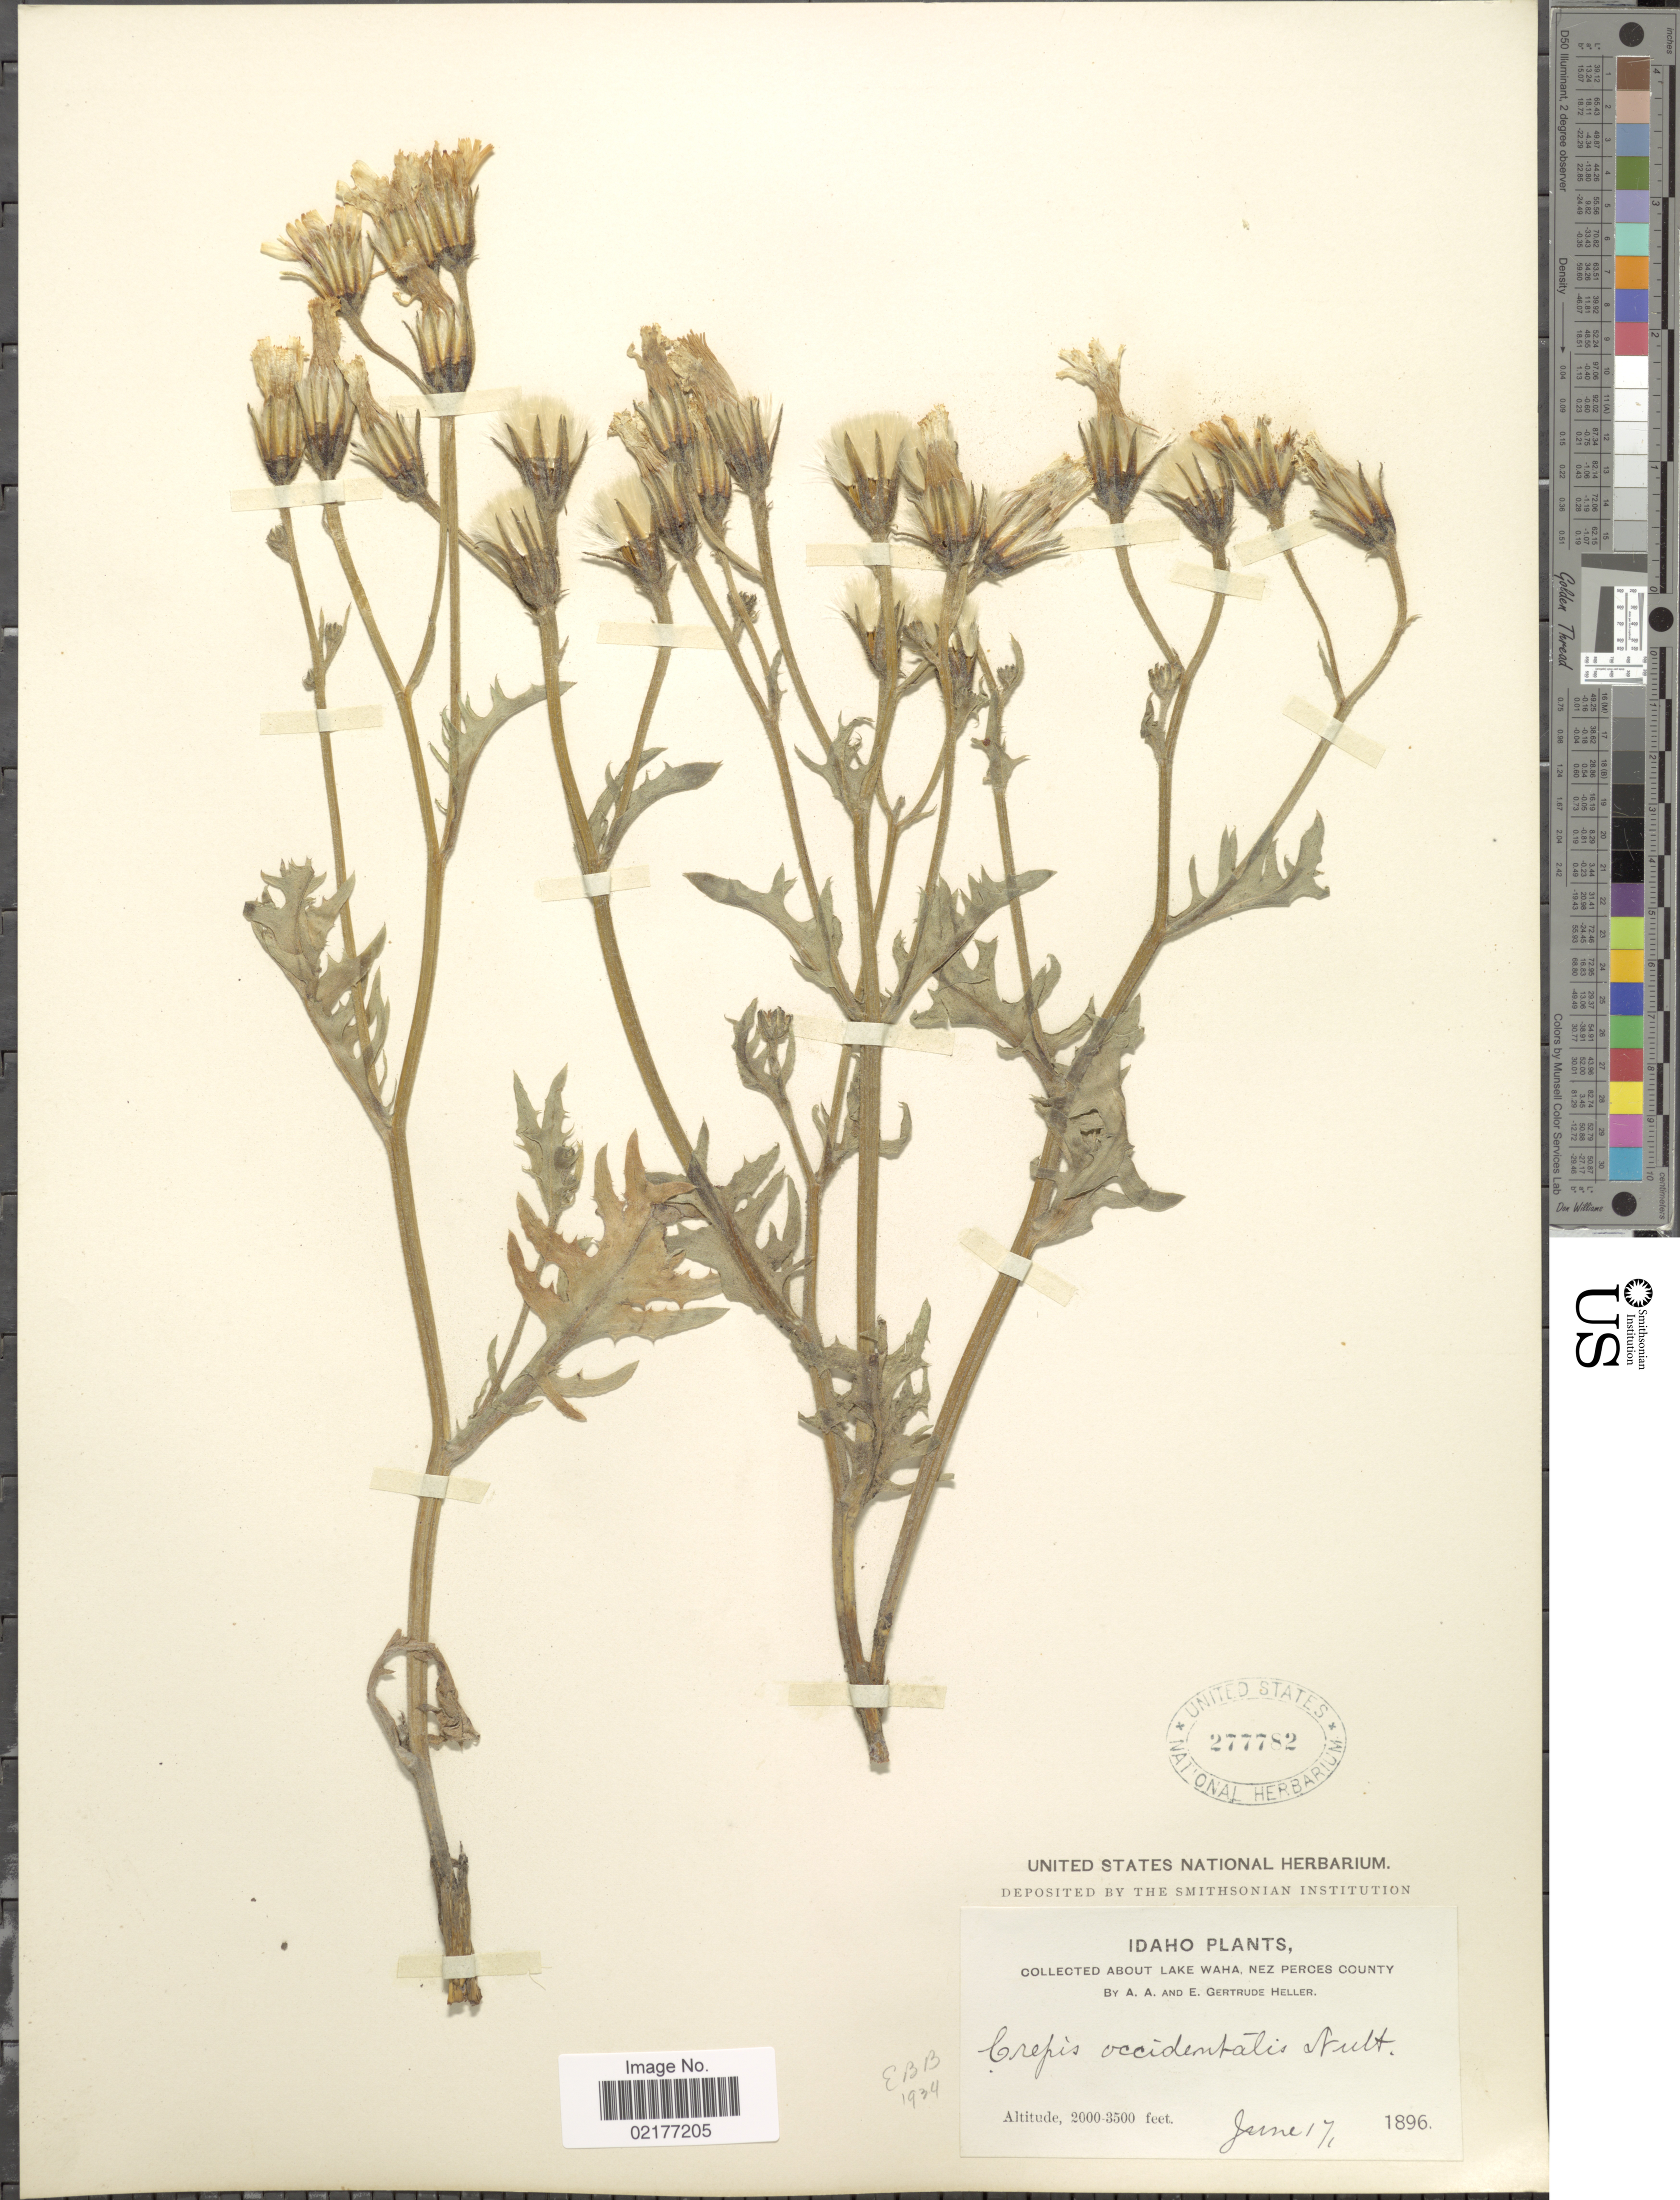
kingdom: Plantae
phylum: Tracheophyta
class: Magnoliopsida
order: Asterales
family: Asteraceae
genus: Crepis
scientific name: Crepis occidentalis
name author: Nutt.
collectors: A. A. Heller & E. G. Heller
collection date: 1896-06-17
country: United States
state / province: Idaho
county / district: Nez Perce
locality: About Lake Waha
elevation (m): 610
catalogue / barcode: US 277782